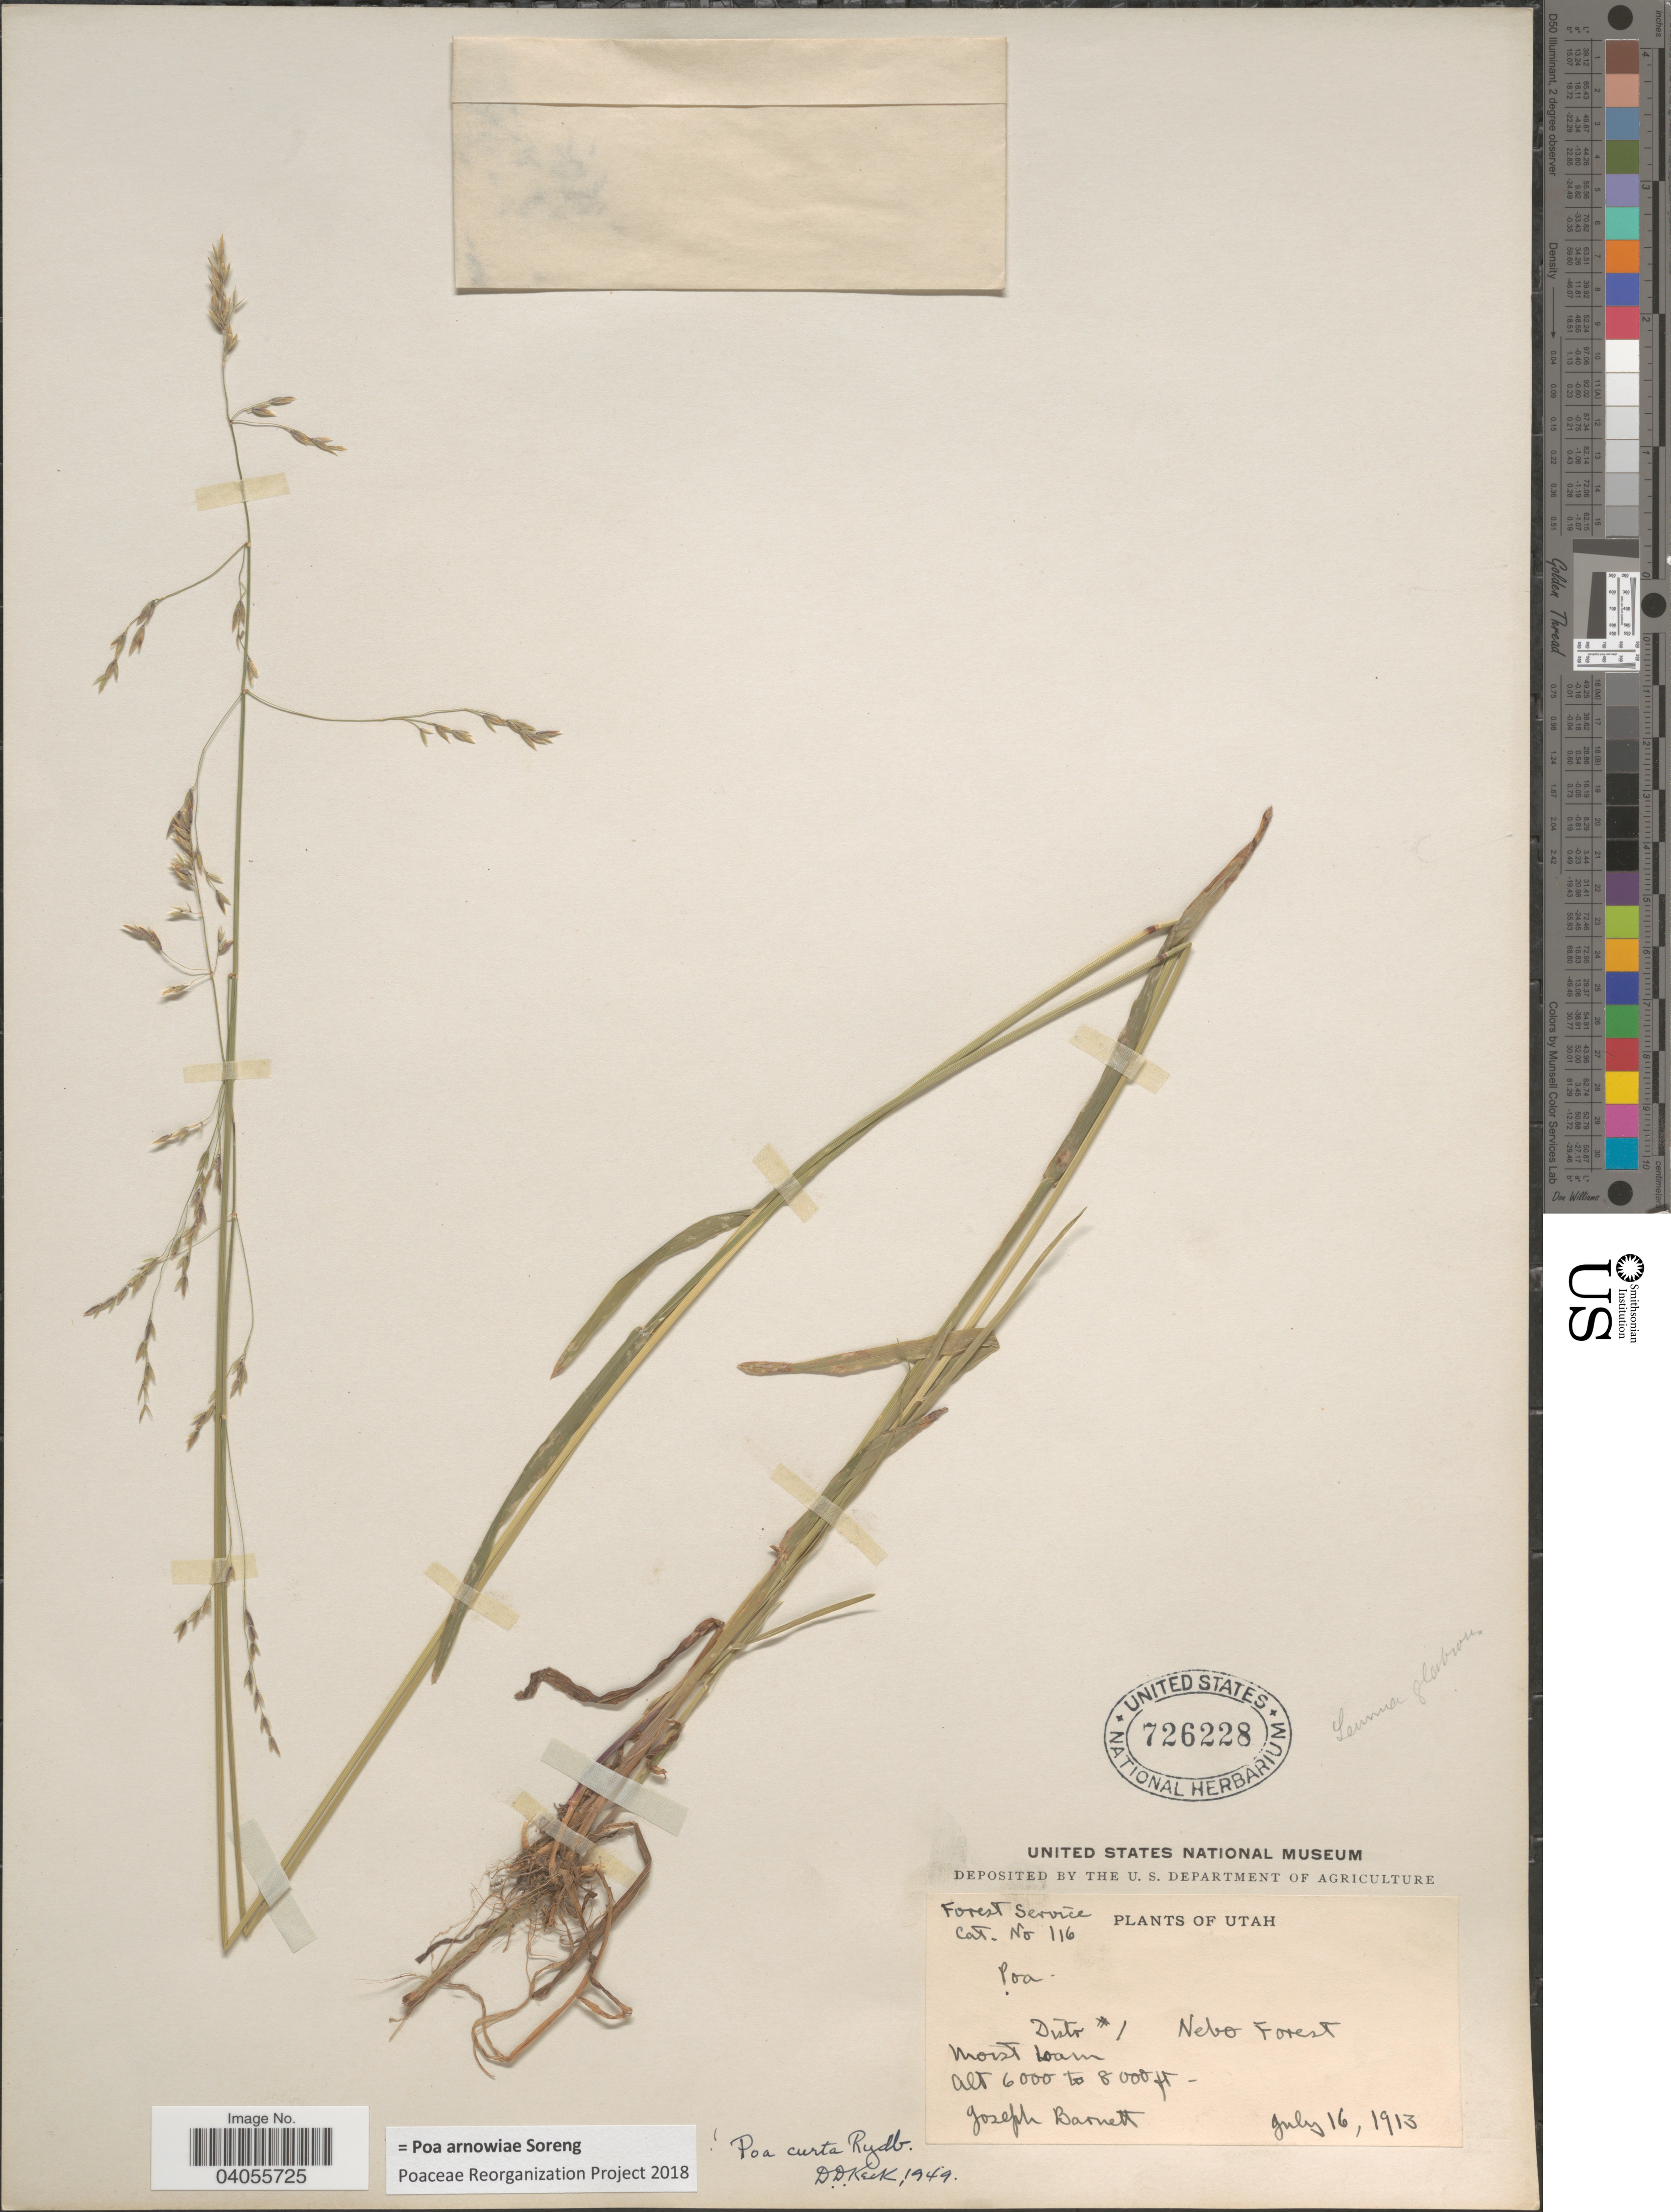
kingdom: Plantae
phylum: Tracheophyta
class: Liliopsida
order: Poales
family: Poaceae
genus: Poa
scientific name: Poa arnowiae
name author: Soreng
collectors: J. Barnett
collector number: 116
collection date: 1913-07-16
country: United States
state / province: Utah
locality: Nebo Forest.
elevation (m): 1829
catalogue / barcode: US 726228